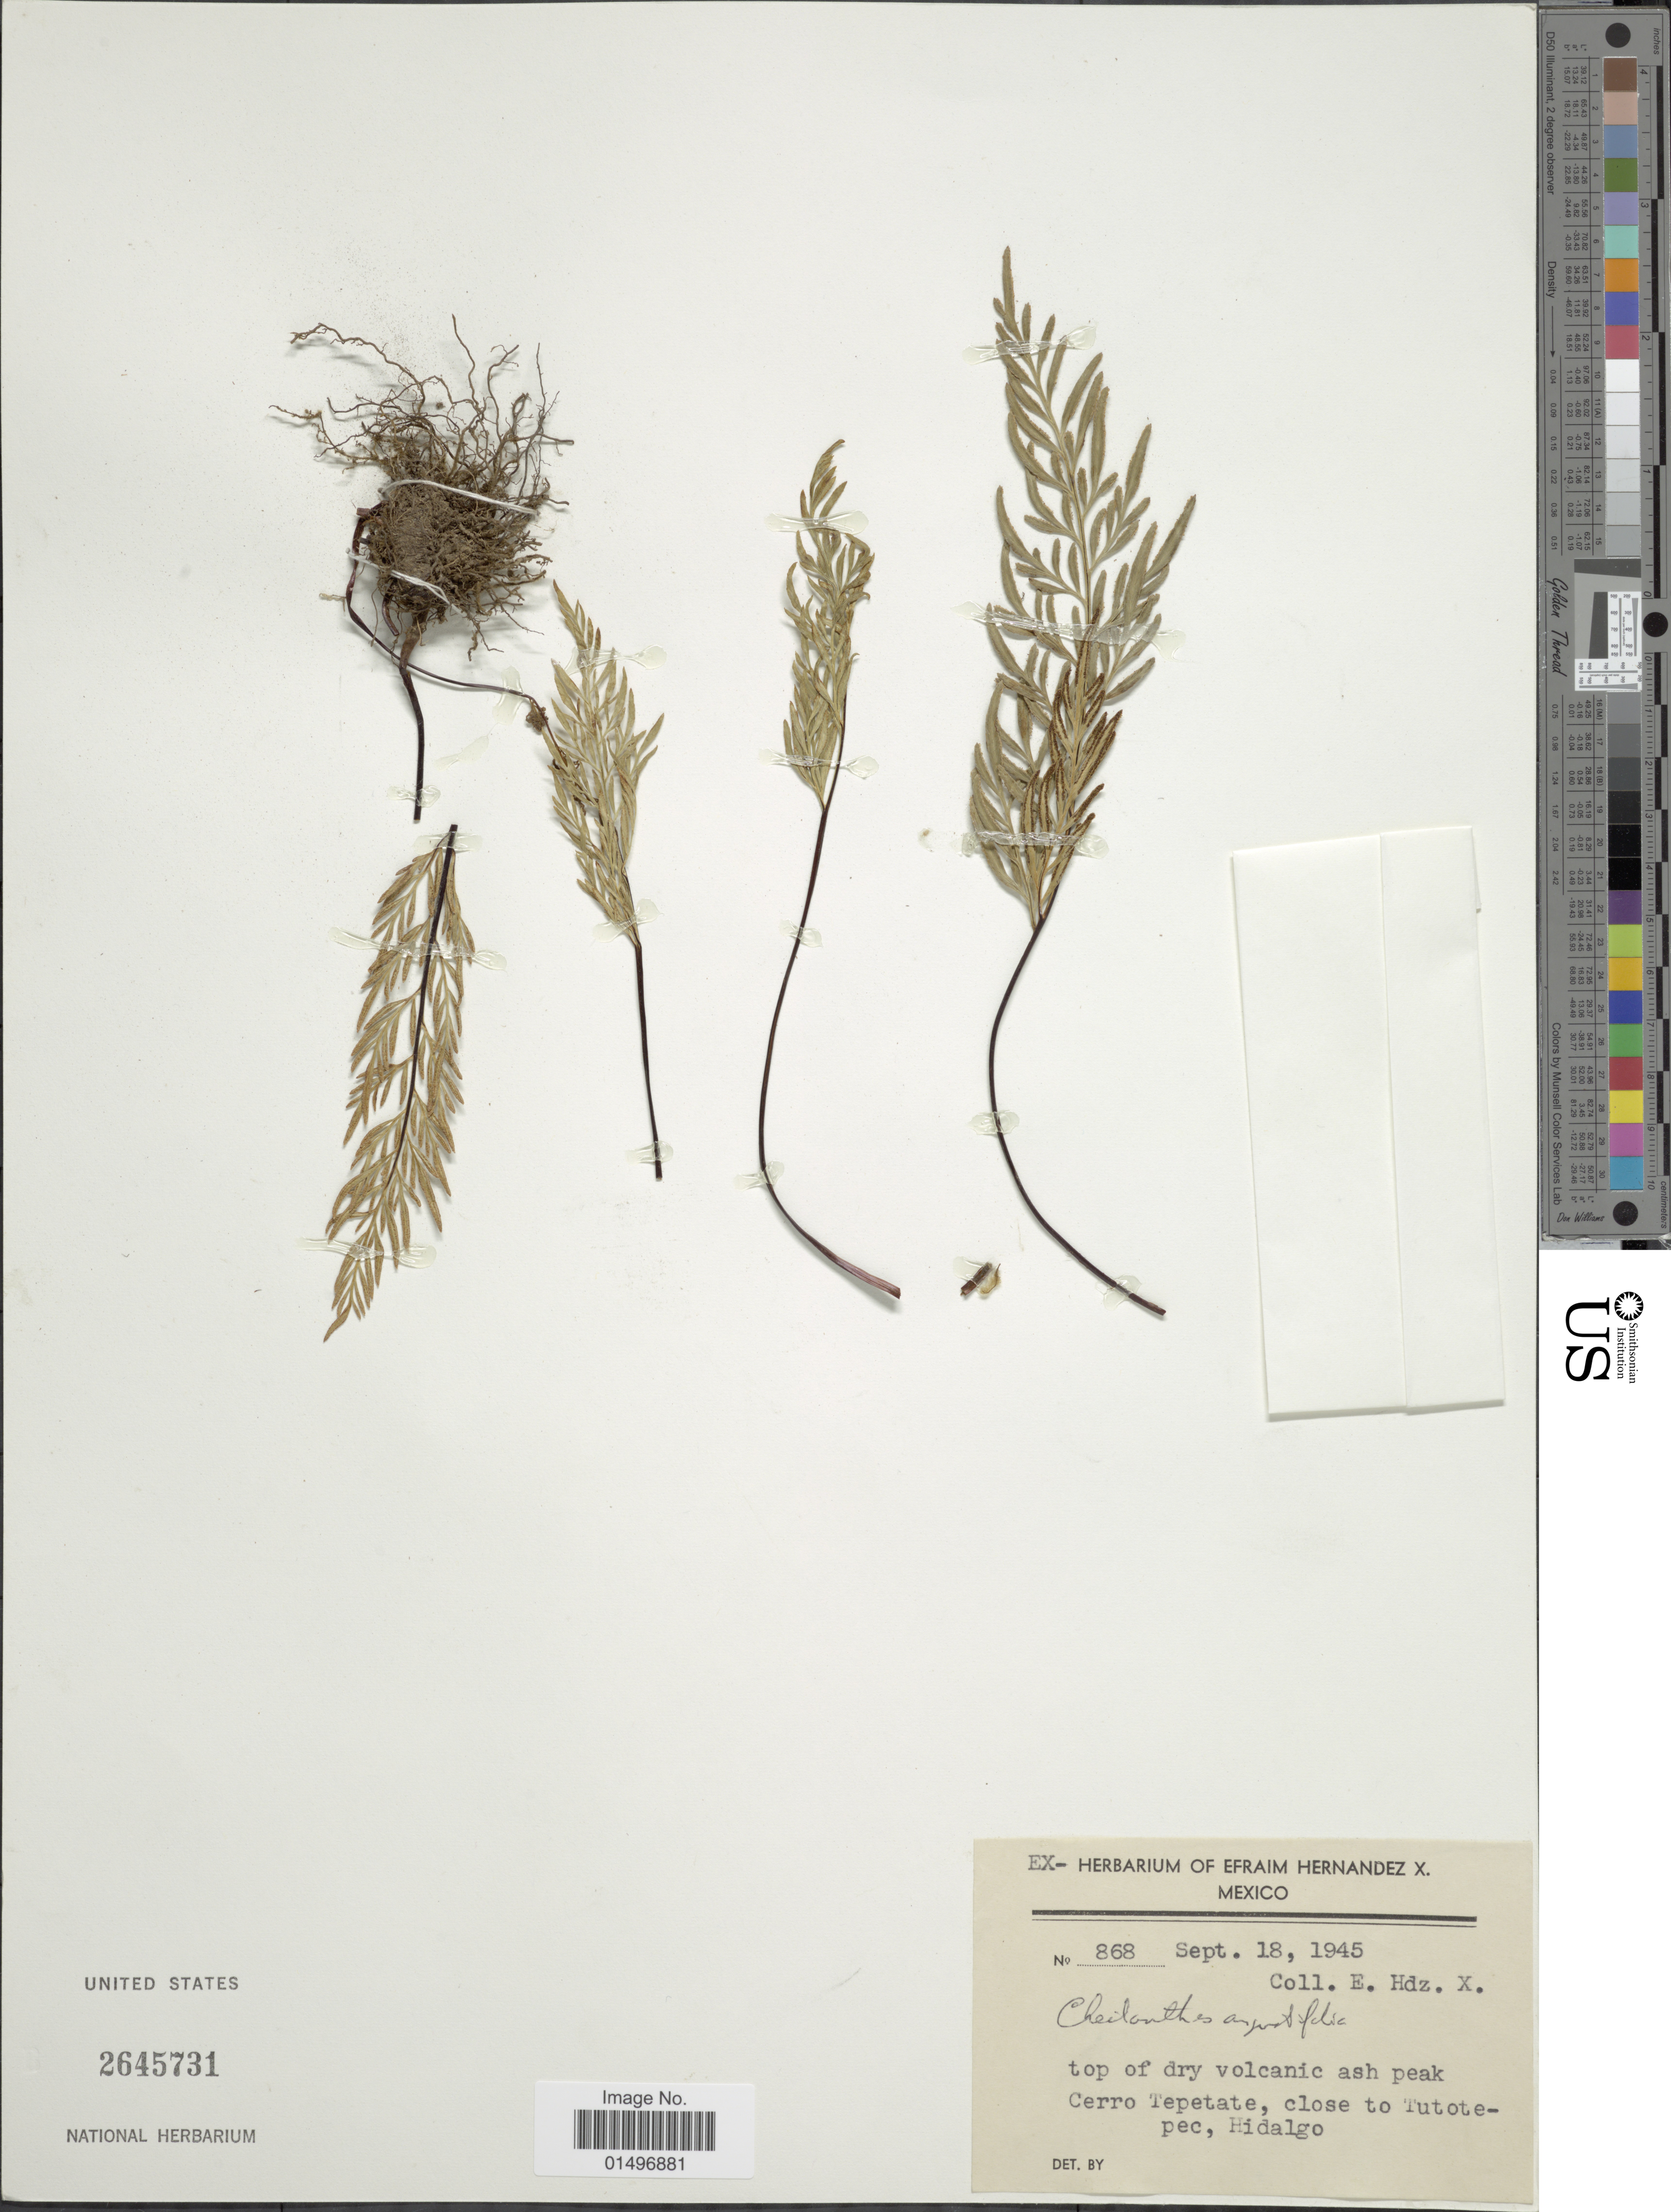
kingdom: Plantae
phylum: Tracheophyta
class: Polypodiopsida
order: Polypodiales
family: Pteridaceae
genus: Gaga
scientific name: Gaga angustifolia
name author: (Kunth) Fay W. Li & Windham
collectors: E. Hernandez X.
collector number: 868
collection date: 1945-09-18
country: Mexico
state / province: Hidalgo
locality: Mexic, top of dry volcanic ash peak Cerro Tepetate, close to Tutotepec.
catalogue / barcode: US 2645731